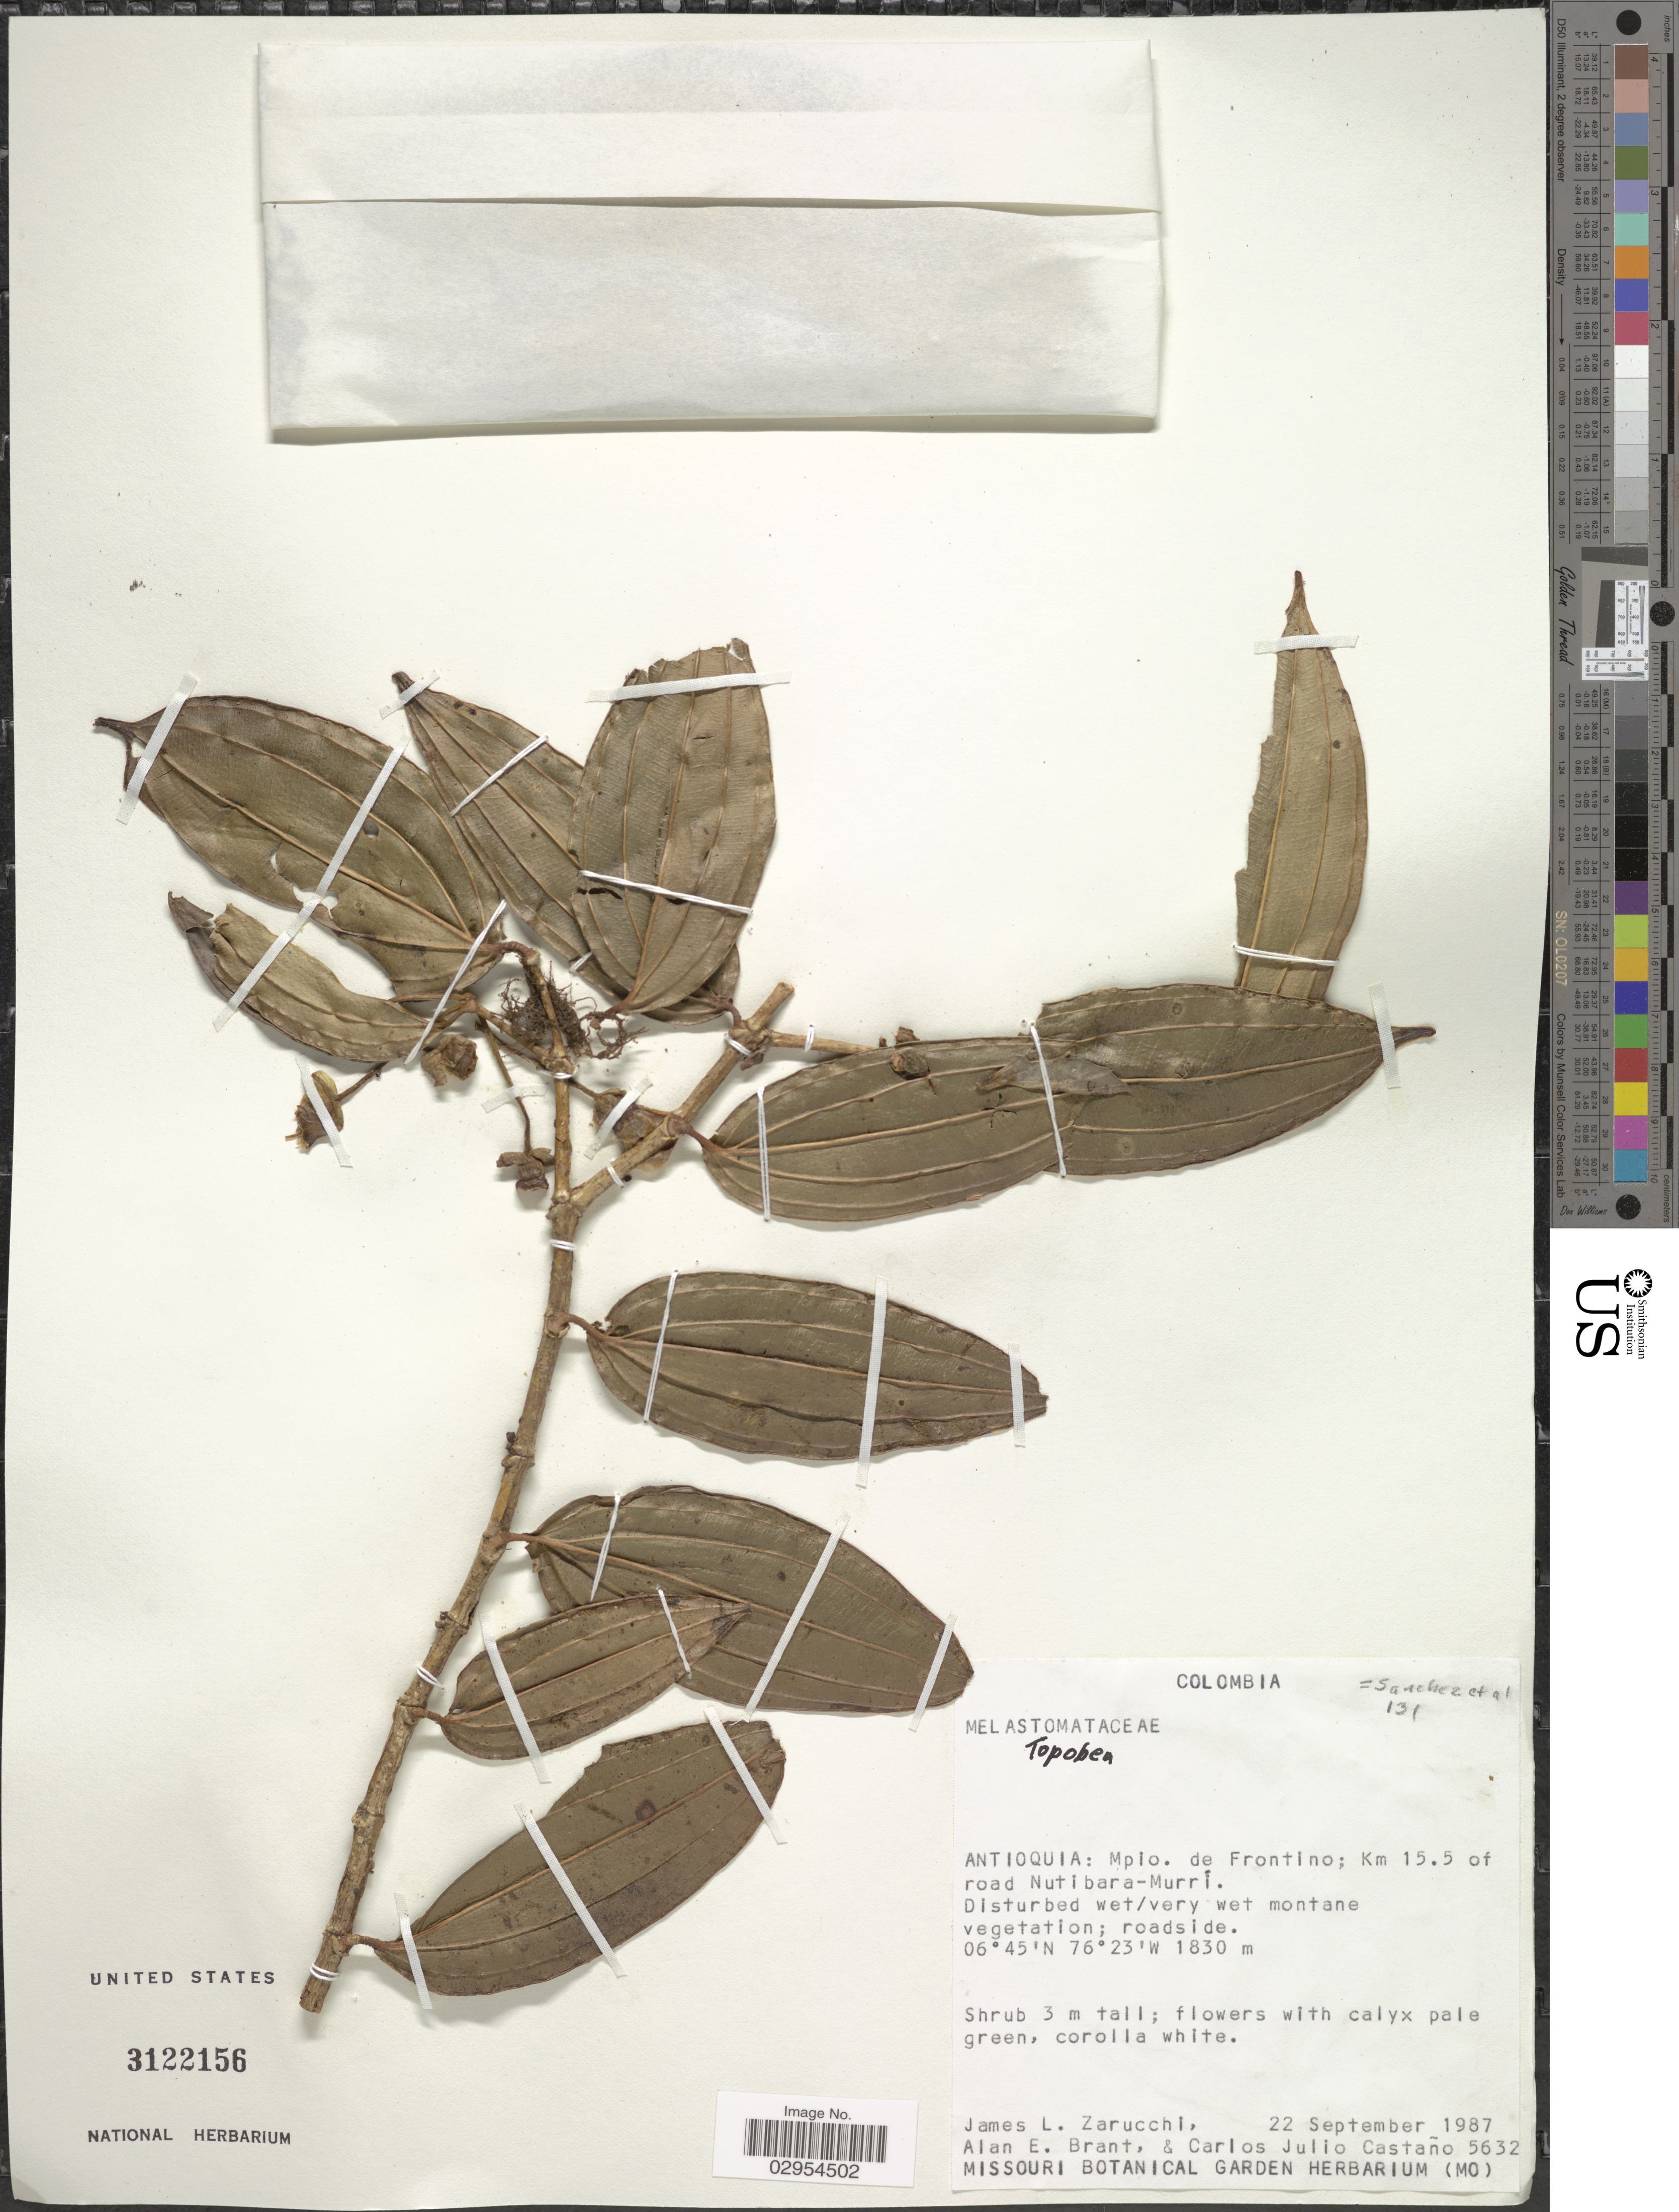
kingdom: Plantae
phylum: Tracheophyta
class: Magnoliopsida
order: Myrtales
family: Melastomataceae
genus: Topobea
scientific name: Topobea sp.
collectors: J. L. Zarucchi, A. Brant & C. Castaño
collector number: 5632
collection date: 1987-09-22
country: Colombia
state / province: Antioquia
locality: Mpio. de Frontino; Km 15.5 of road Nutibara-Murrí.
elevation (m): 1830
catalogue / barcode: US 3122156